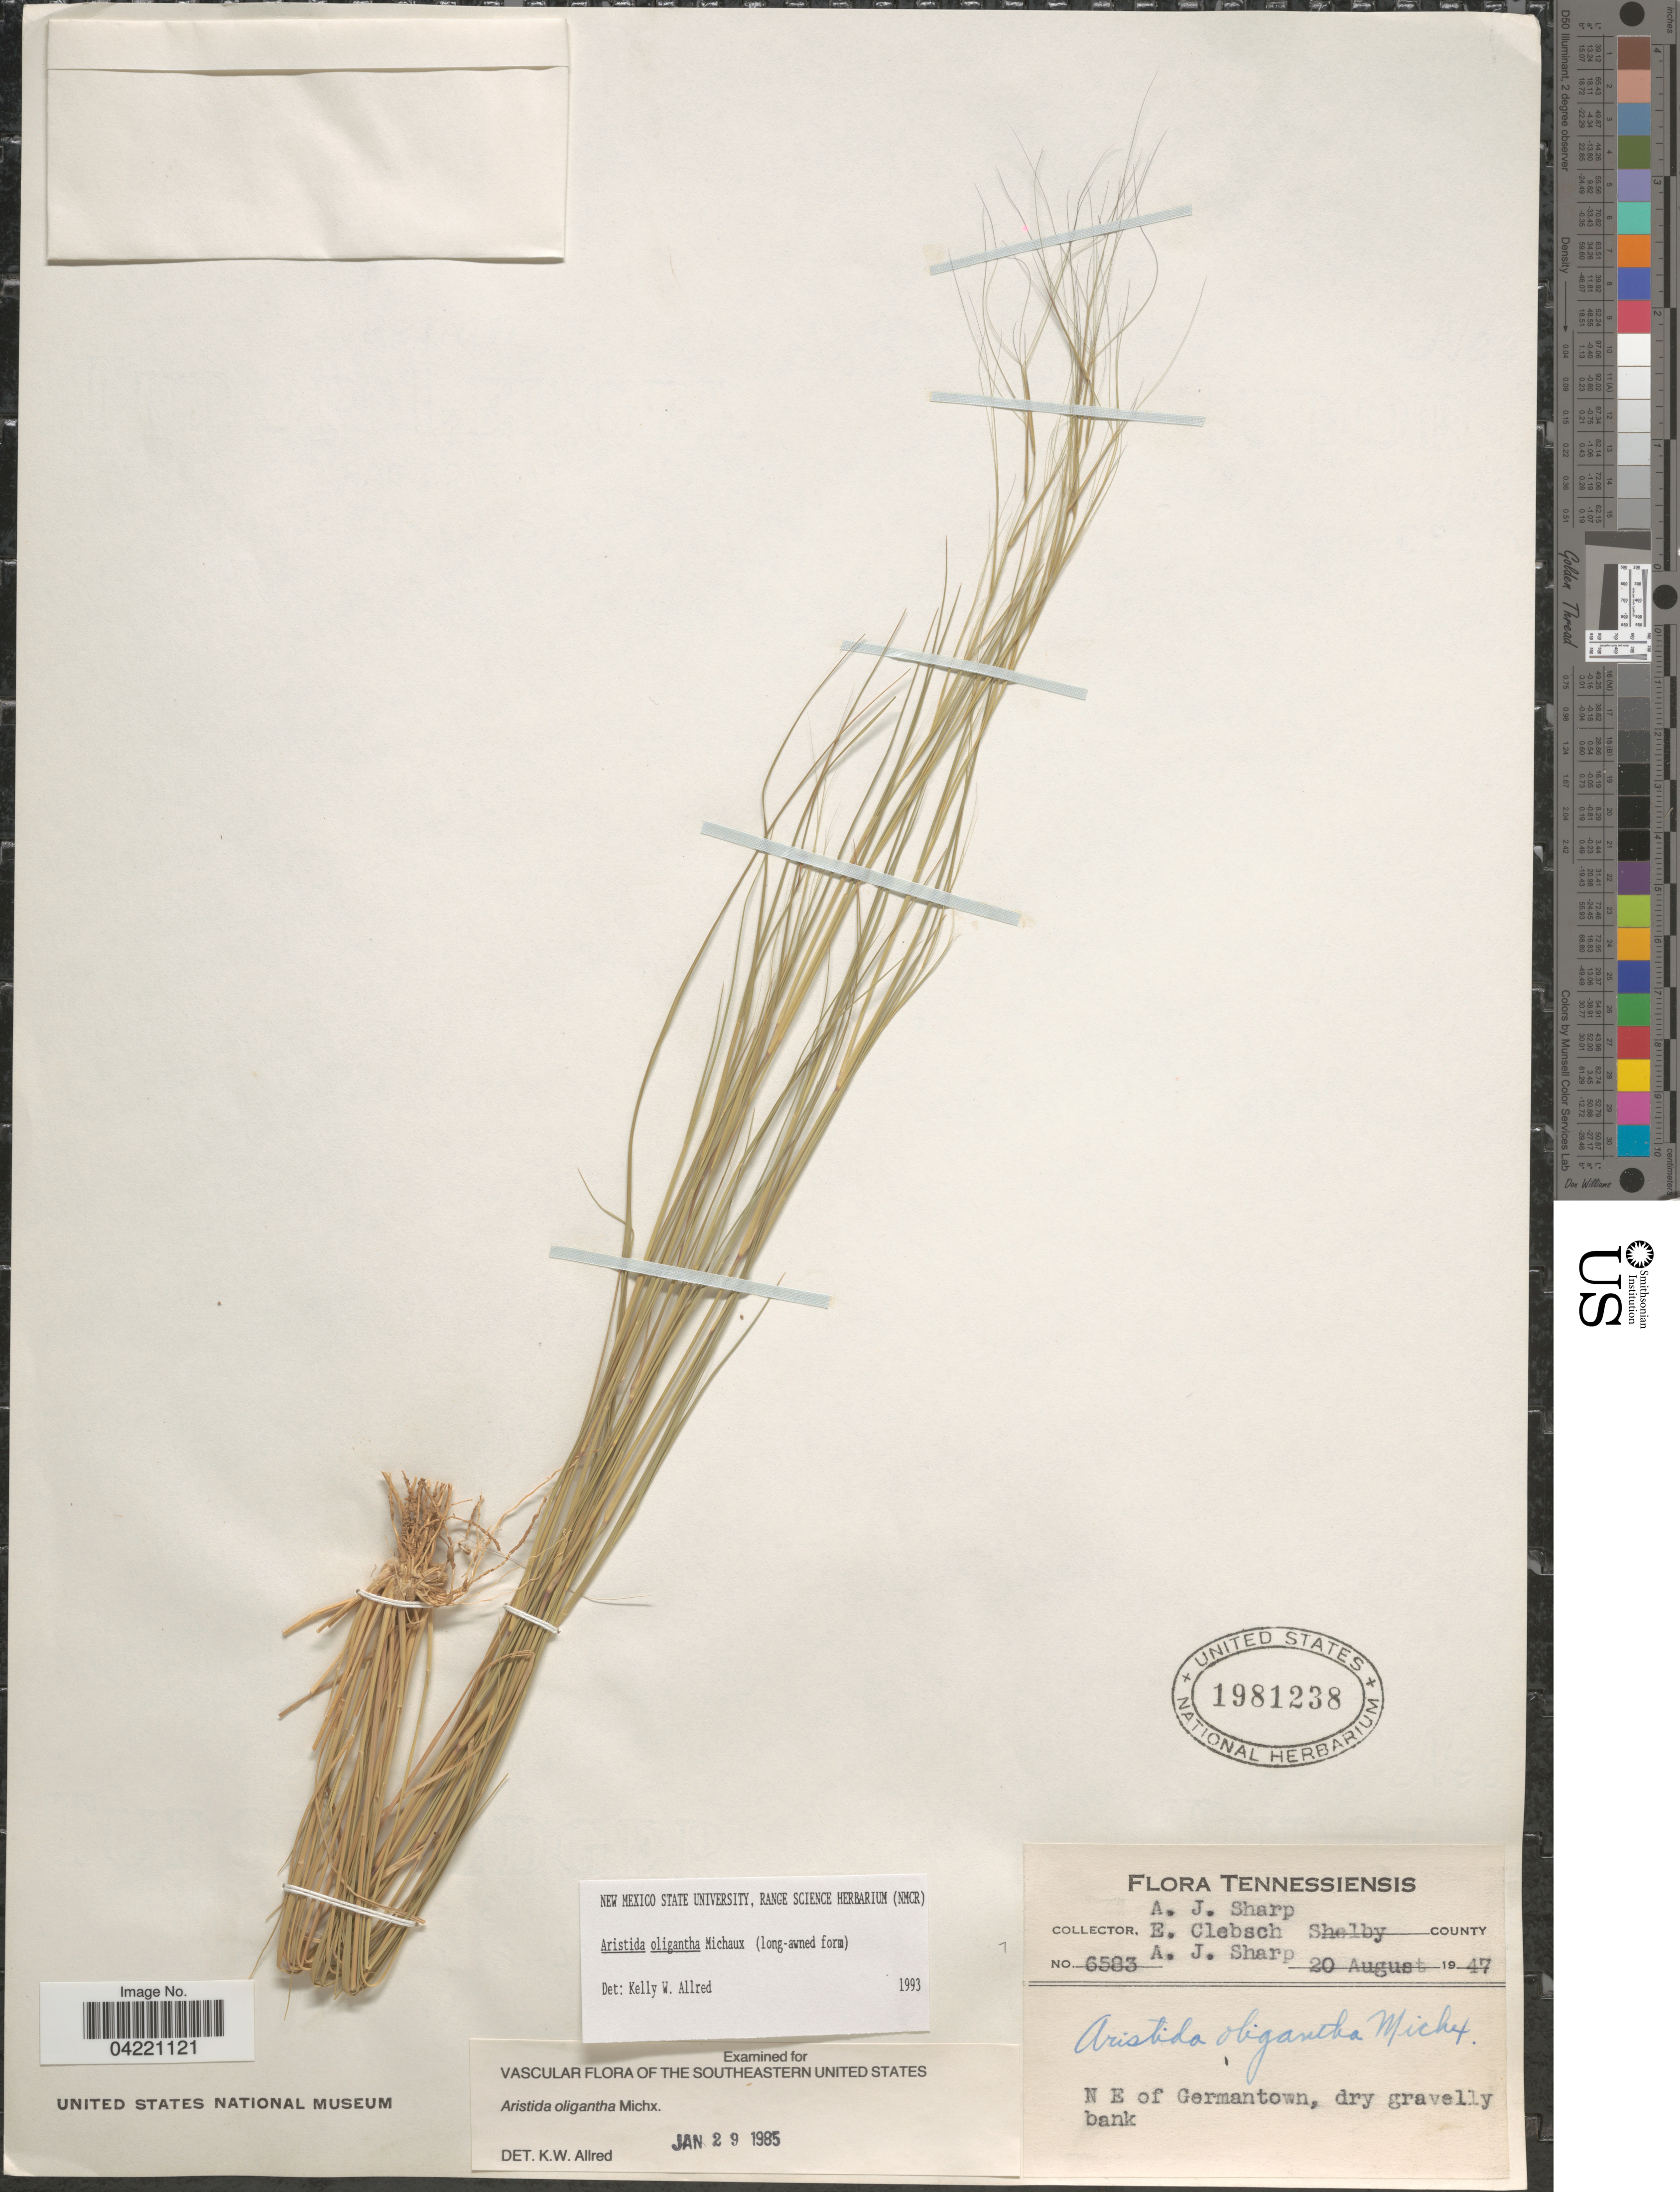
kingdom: Plantae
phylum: Tracheophyta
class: Liliopsida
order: Poales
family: Poaceae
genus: Aristida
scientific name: Aristida oligantha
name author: Michx.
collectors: A. J. Sharp, E. Clebsch & A. J. Sharp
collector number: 6583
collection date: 1947-08-20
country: United States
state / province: Tennessee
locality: Shelby County. N E of Germantown.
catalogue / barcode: US 1981238